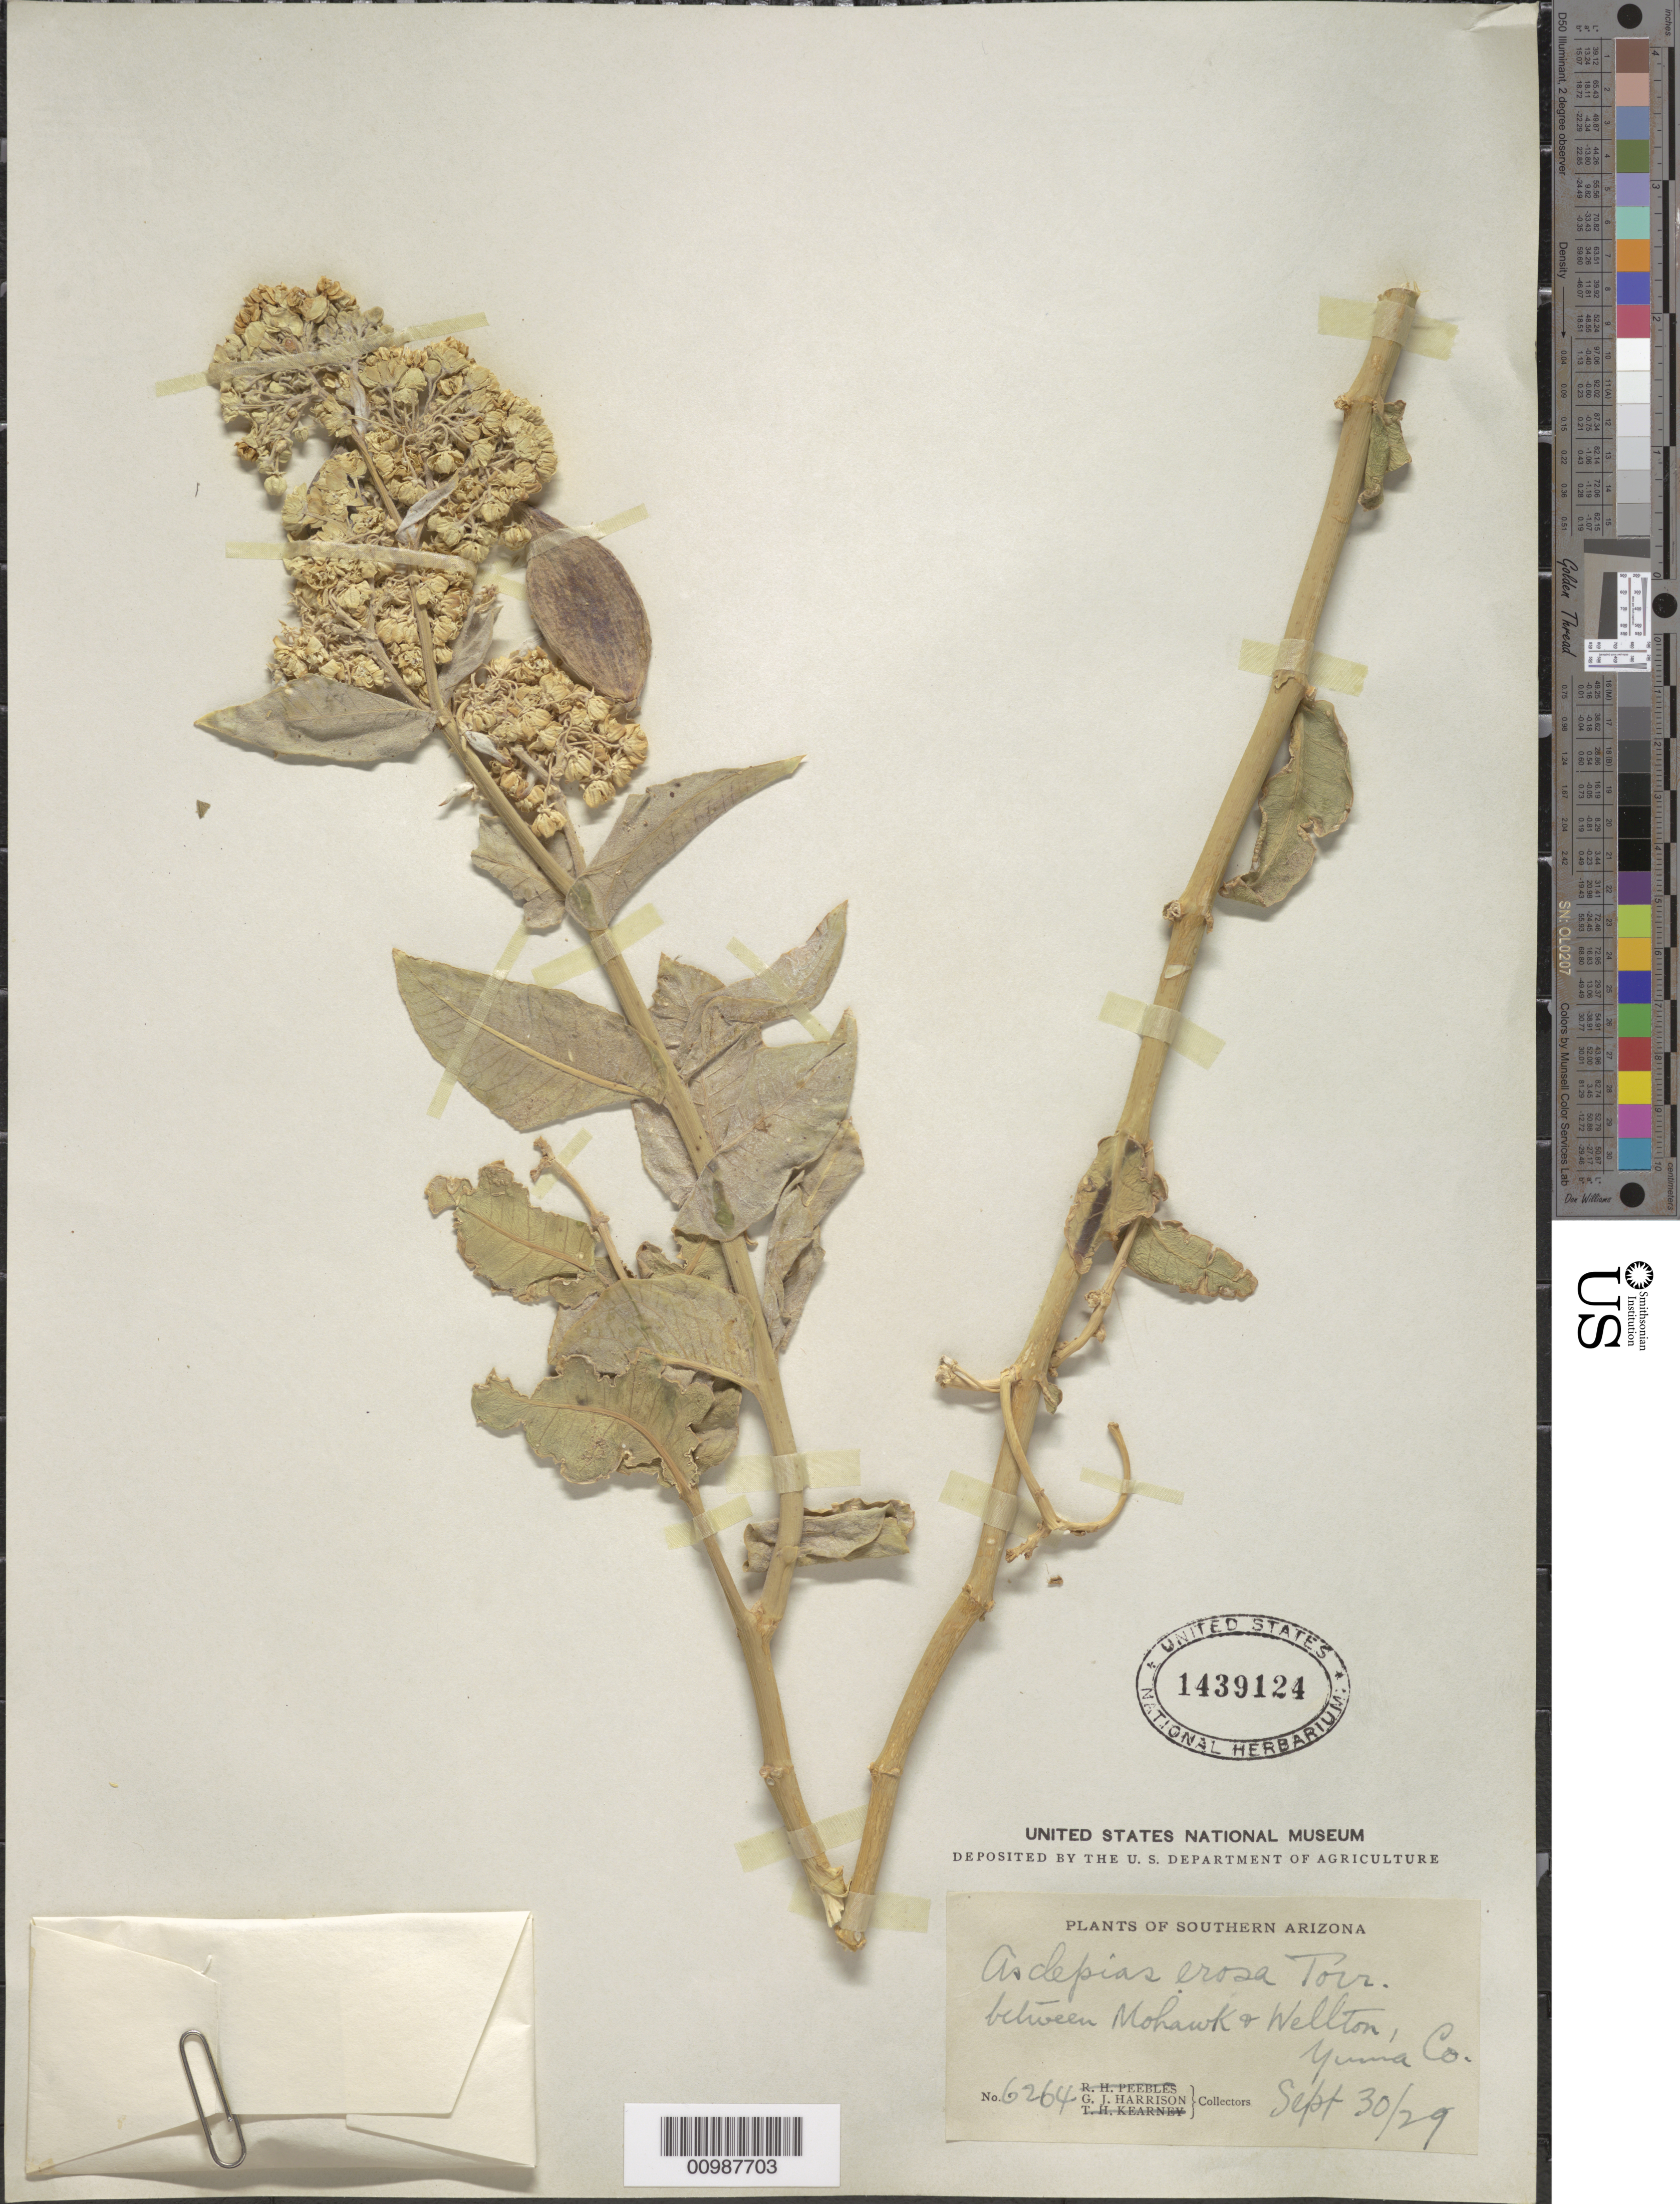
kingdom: Plantae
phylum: Tracheophyta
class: Magnoliopsida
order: Gentianales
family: Apocynaceae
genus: Asclepias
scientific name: Asclepias erosa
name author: Torr.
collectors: G. J. Harrison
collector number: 6264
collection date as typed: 30 Sep 1929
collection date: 1929-09-30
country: United States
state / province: Arizona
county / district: Yuma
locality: Between Mohawk and Wellton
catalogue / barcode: US 1439124